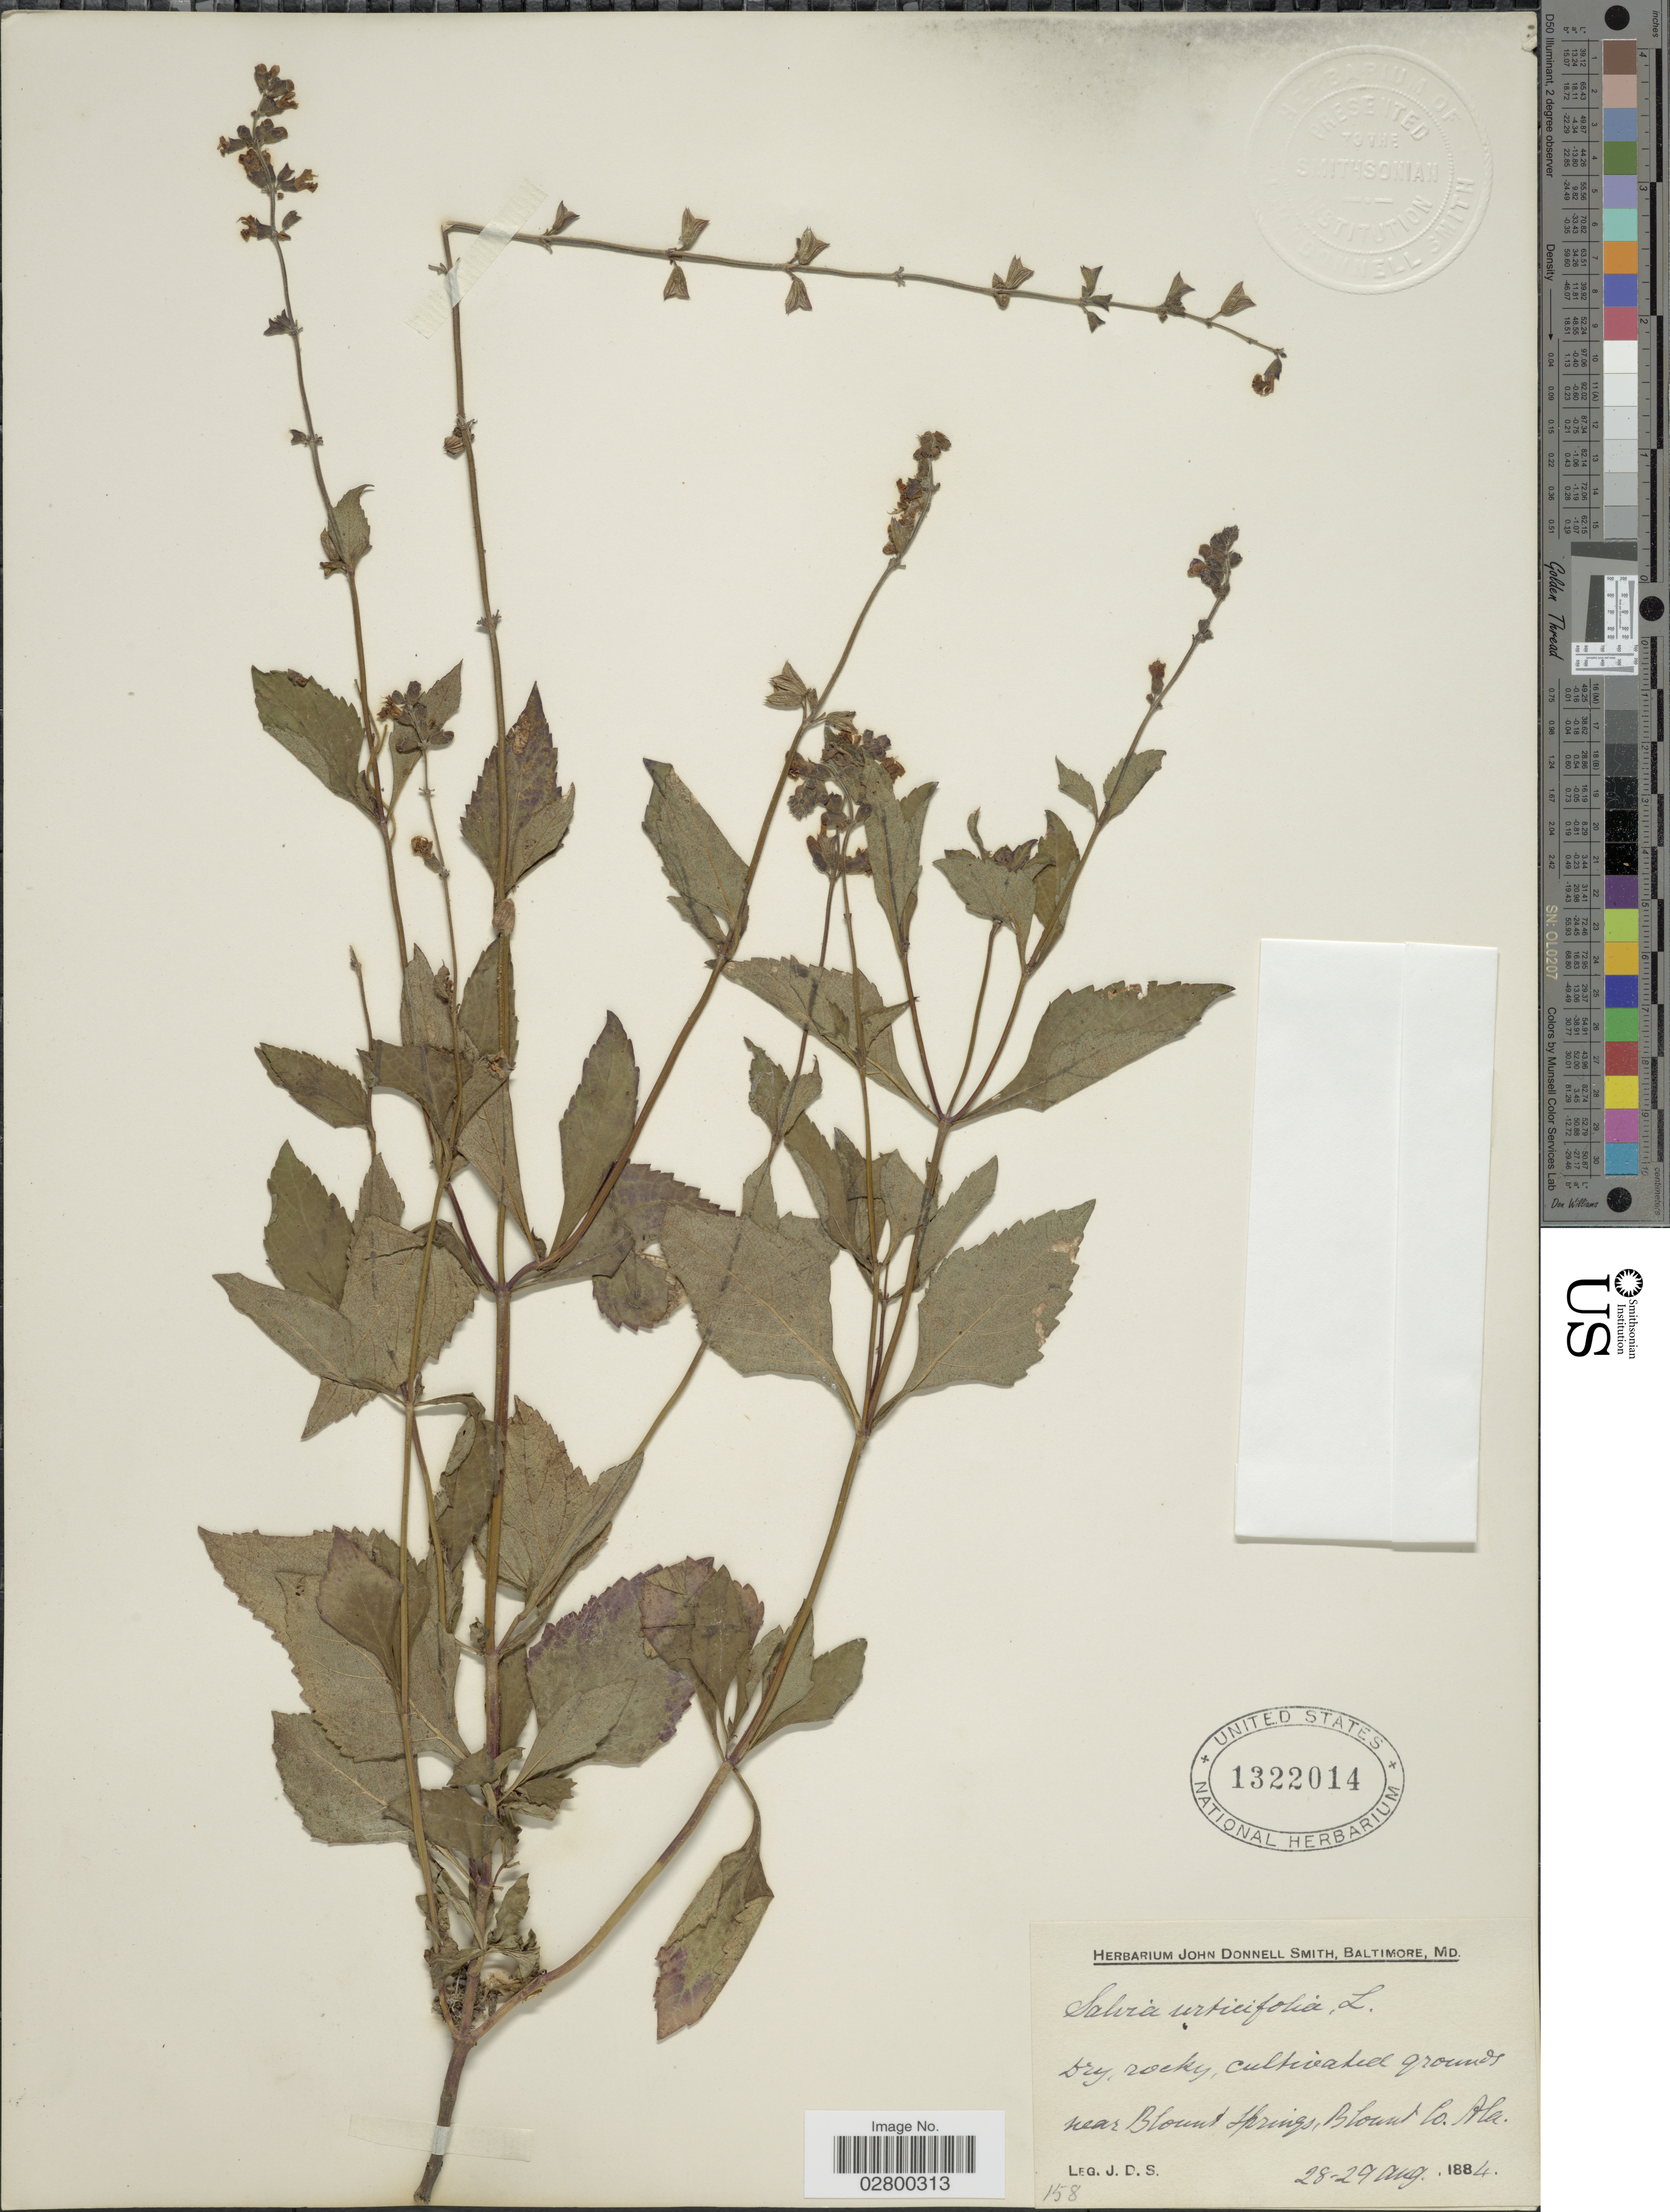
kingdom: Plantae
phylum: Tracheophyta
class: Magnoliopsida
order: Lamiales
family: Lamiaceae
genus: Salvia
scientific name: Salvia urticifolia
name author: L.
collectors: J. Donnell Smith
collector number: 158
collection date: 1884-08-28/1884-08-29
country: United States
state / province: Alabama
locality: Cultivated grounds, Near Blount Springs, Blount Co., Ala.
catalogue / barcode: US 1322014